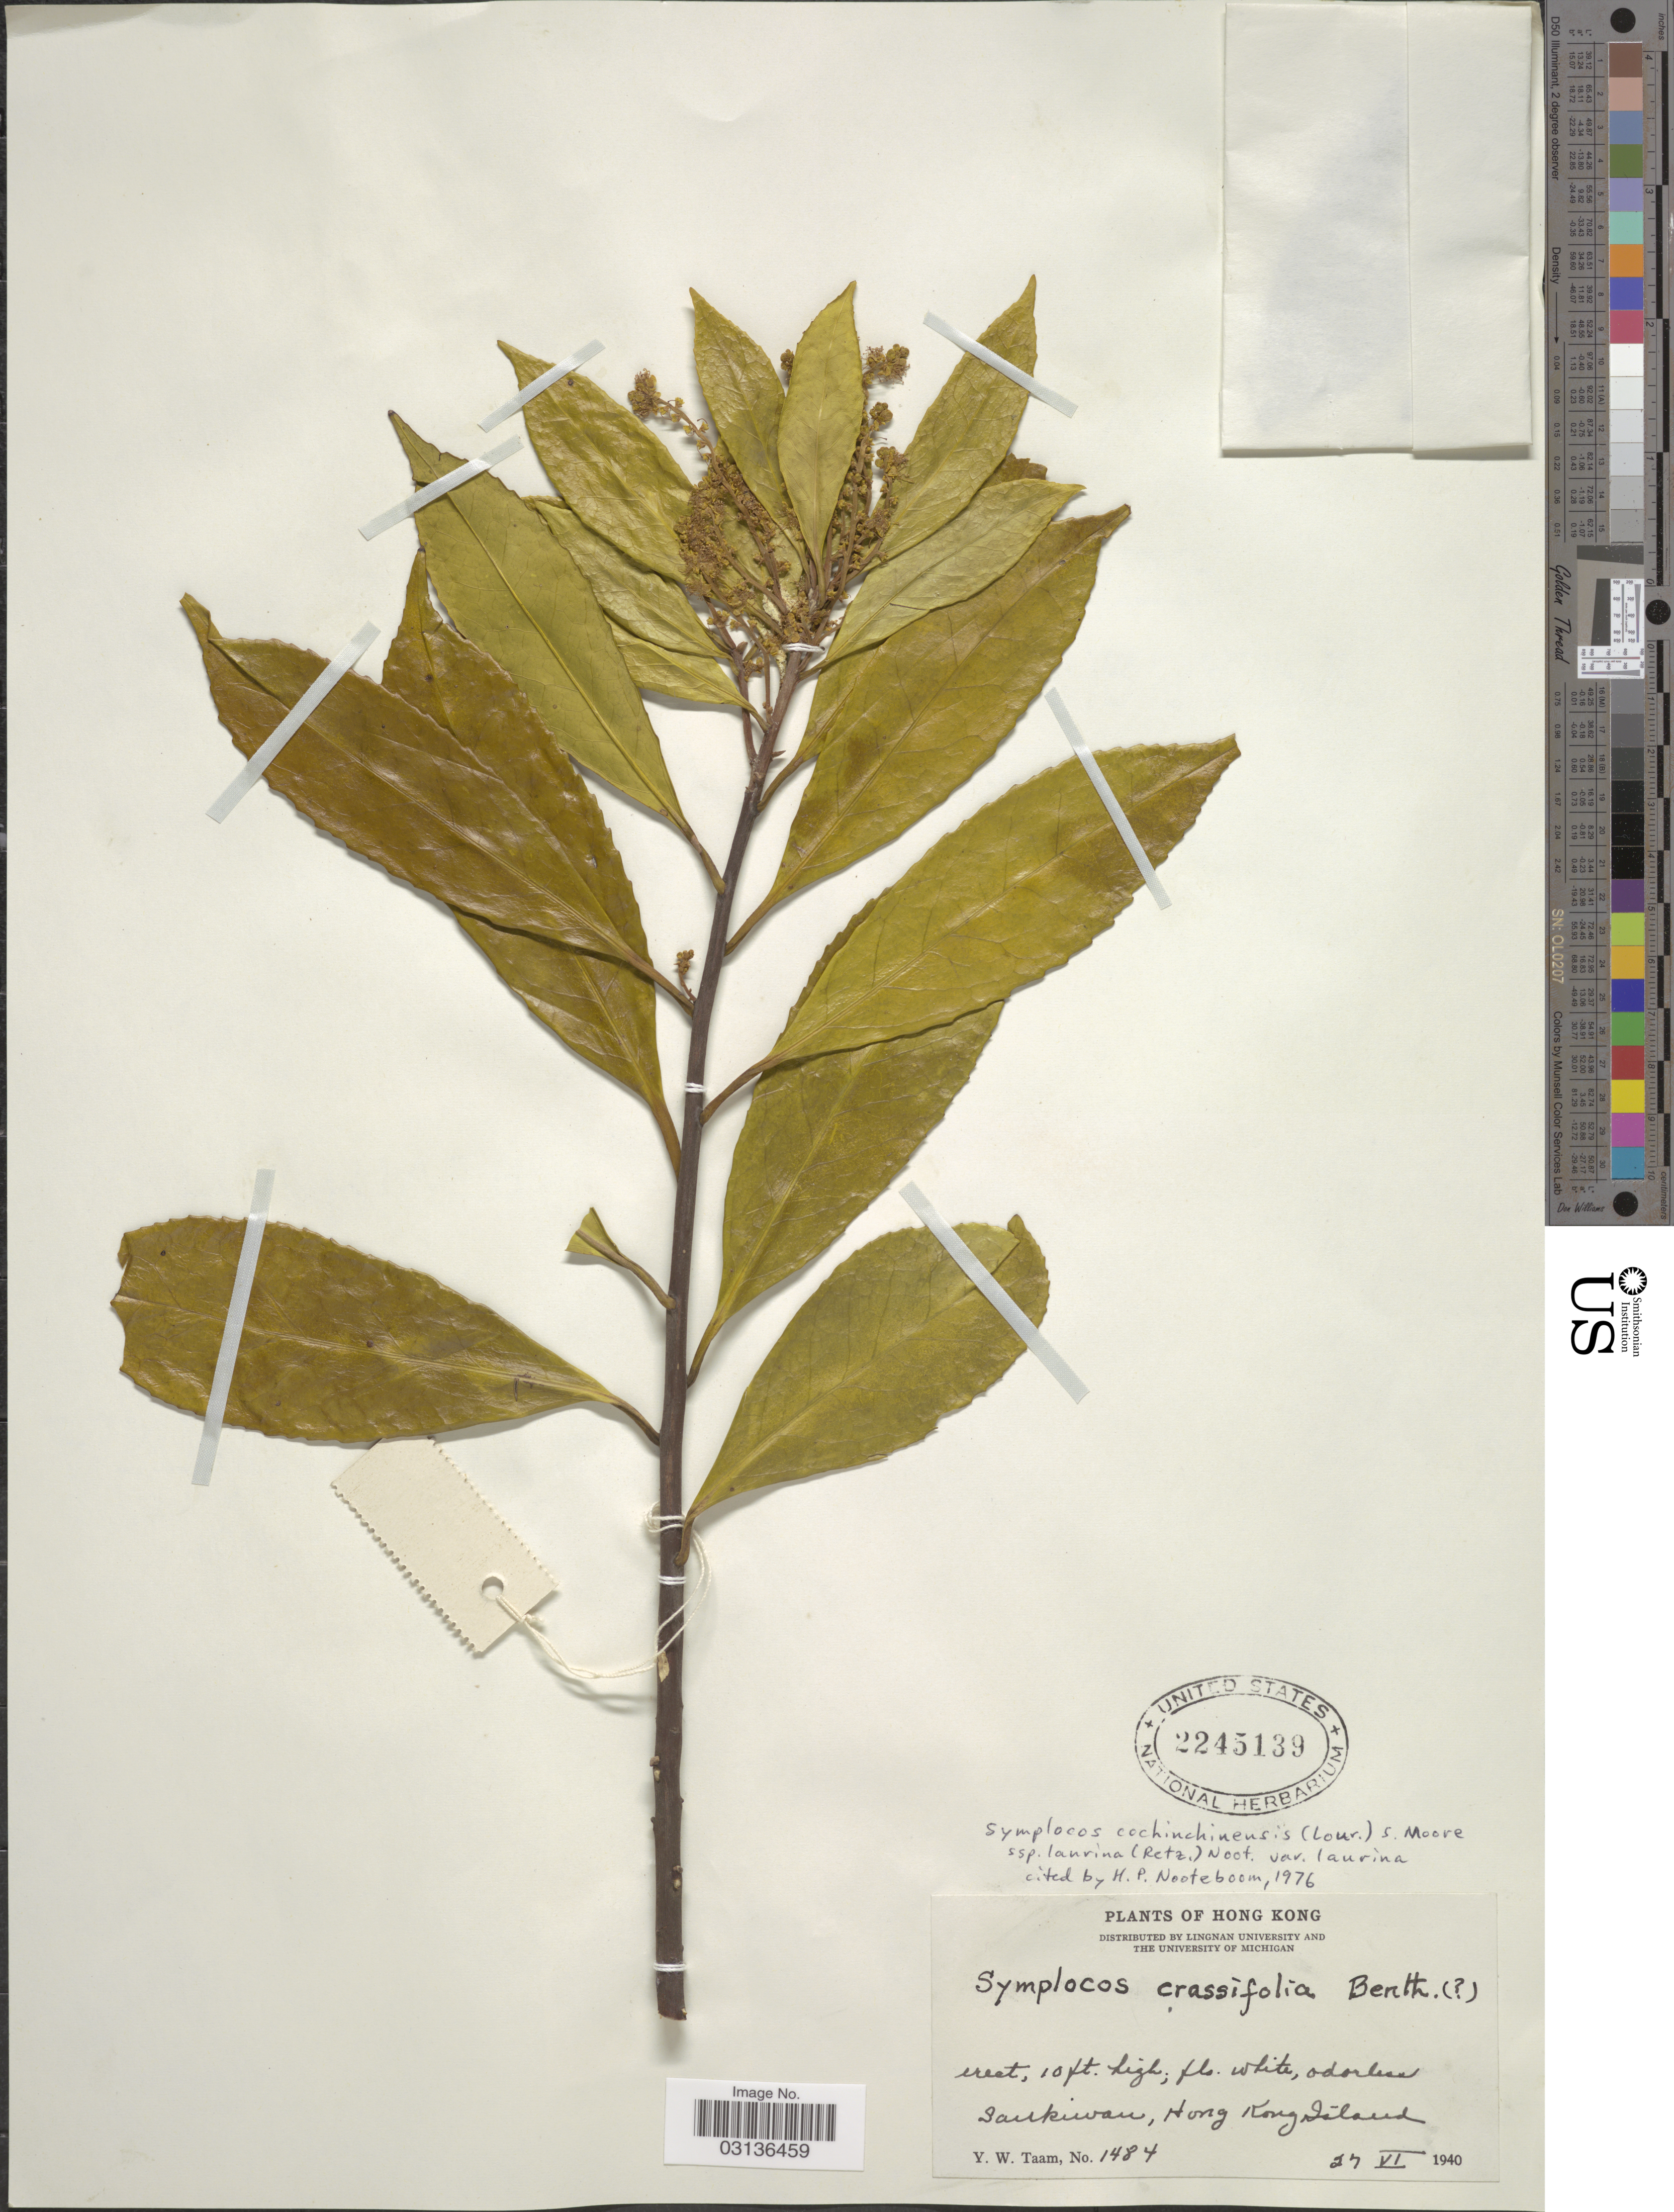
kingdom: Plantae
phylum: Tracheophyta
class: Magnoliopsida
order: Ericales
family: Symplocaceae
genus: Symplocos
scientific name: Symplocos cochinchinensis subsp. laurina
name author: (Retz.) Noot.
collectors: Y. W. Taam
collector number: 1484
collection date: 1940-06-27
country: China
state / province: Hong Kong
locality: Sankiwan, Hong Kong Island.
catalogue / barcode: US 2245139